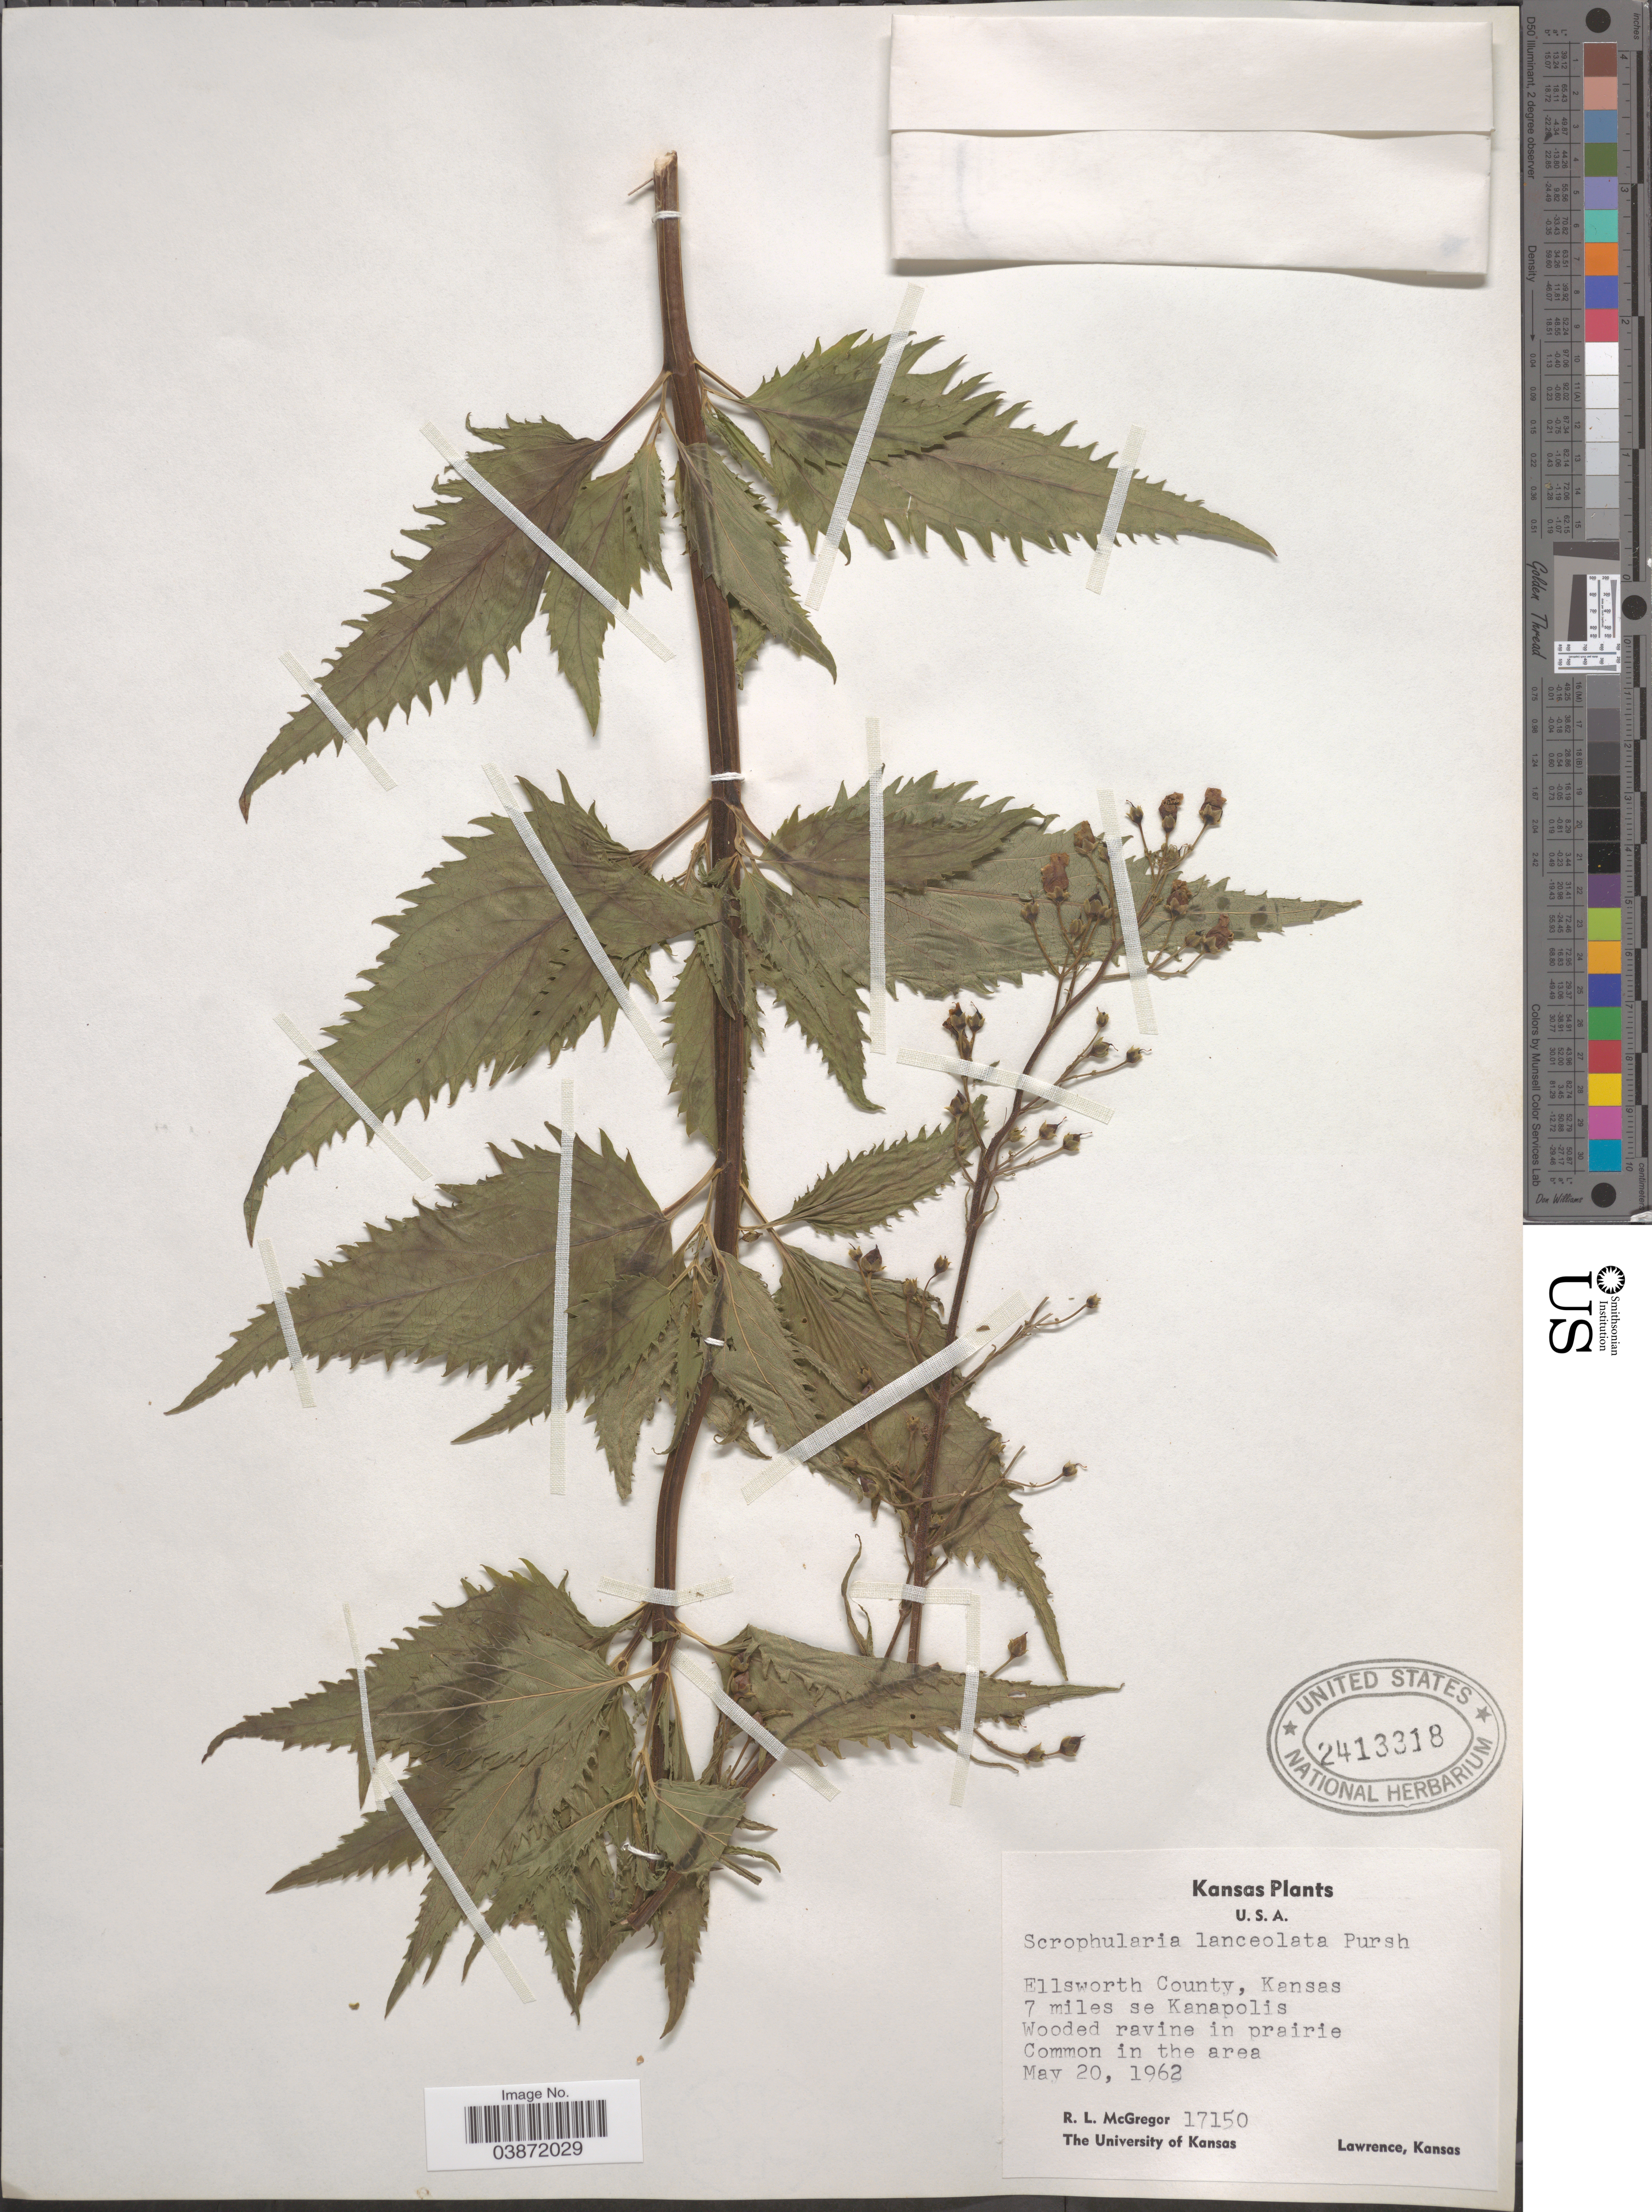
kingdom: Plantae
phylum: Tracheophyta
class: Magnoliopsida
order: Lamiales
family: Scrophulariaceae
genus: Scrophularia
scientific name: Scrophularia lanceolata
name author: Pursh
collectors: R. McGregor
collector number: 17150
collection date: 1962-05-20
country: United States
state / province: Kansas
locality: Ellsworth County. 7 miles se Kanapolis.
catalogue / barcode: US 2413318